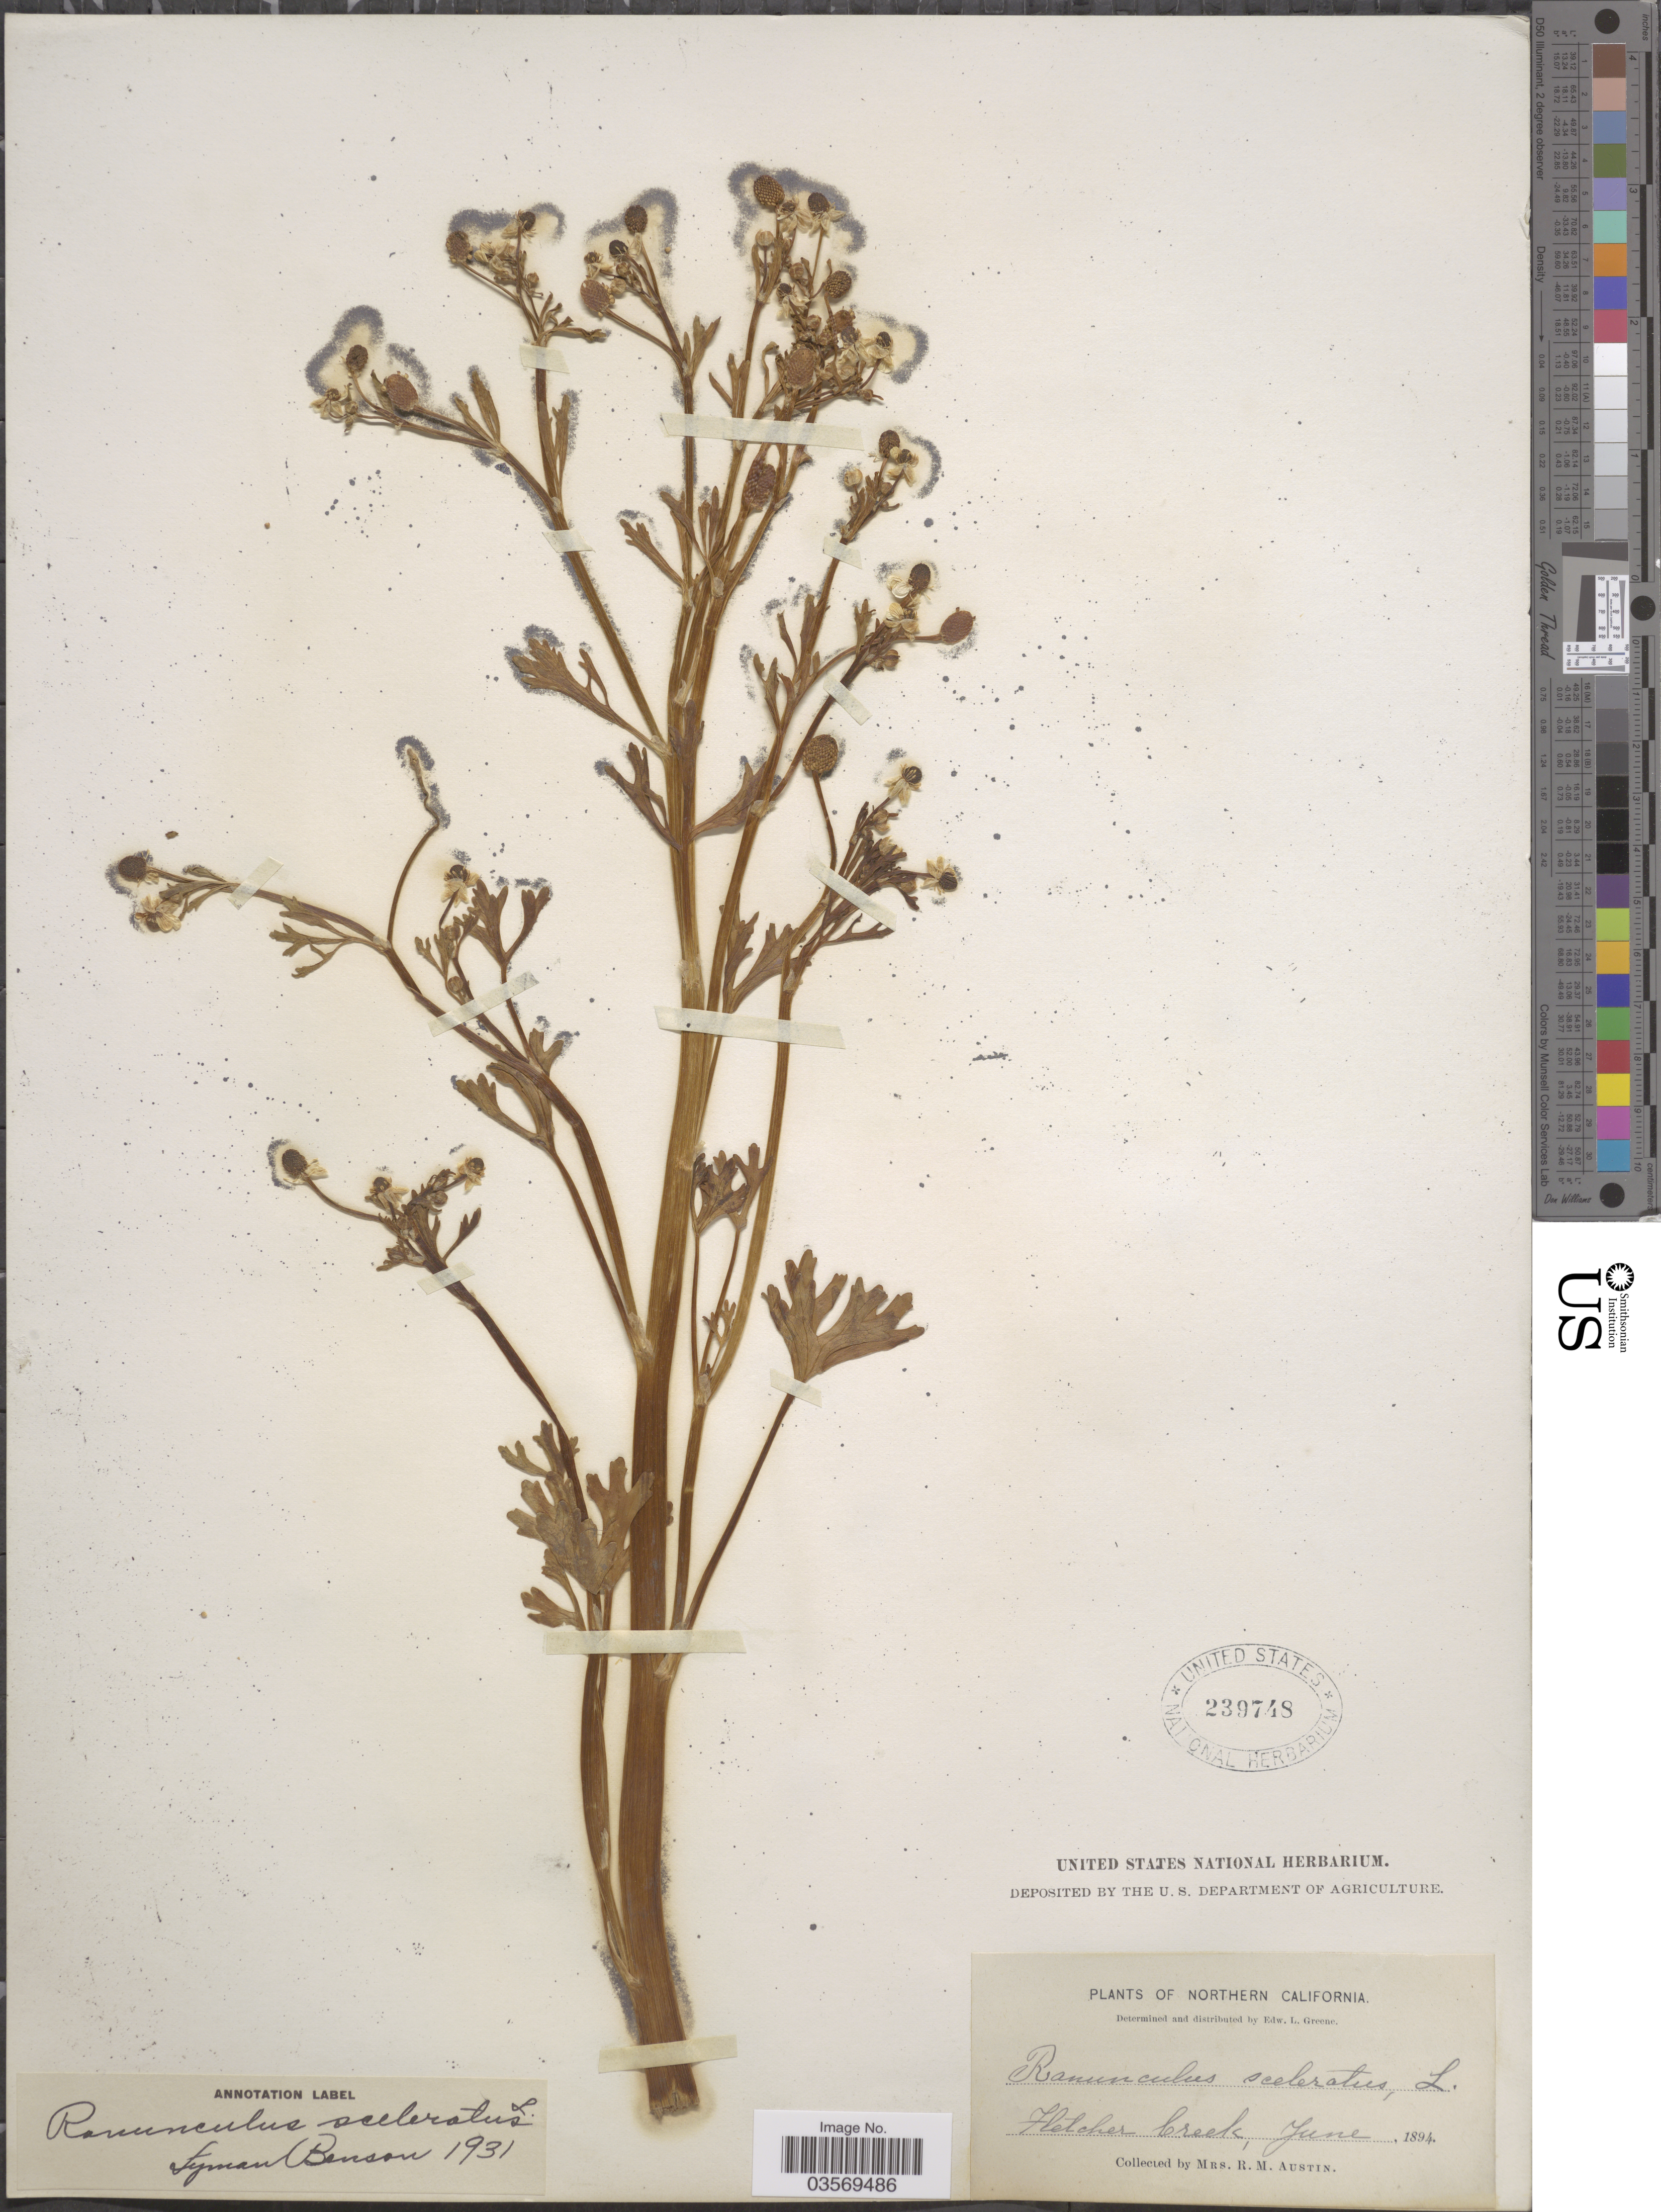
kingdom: Plantae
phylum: Tracheophyta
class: Magnoliopsida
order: Ranunculales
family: Ranunculaceae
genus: Ranunculus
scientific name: Ranunculus sceleratus var. multifidus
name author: Nutt.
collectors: R. Austin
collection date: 1894-06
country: United States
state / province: California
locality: Northern California. Fletcher Creek.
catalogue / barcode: US 239748